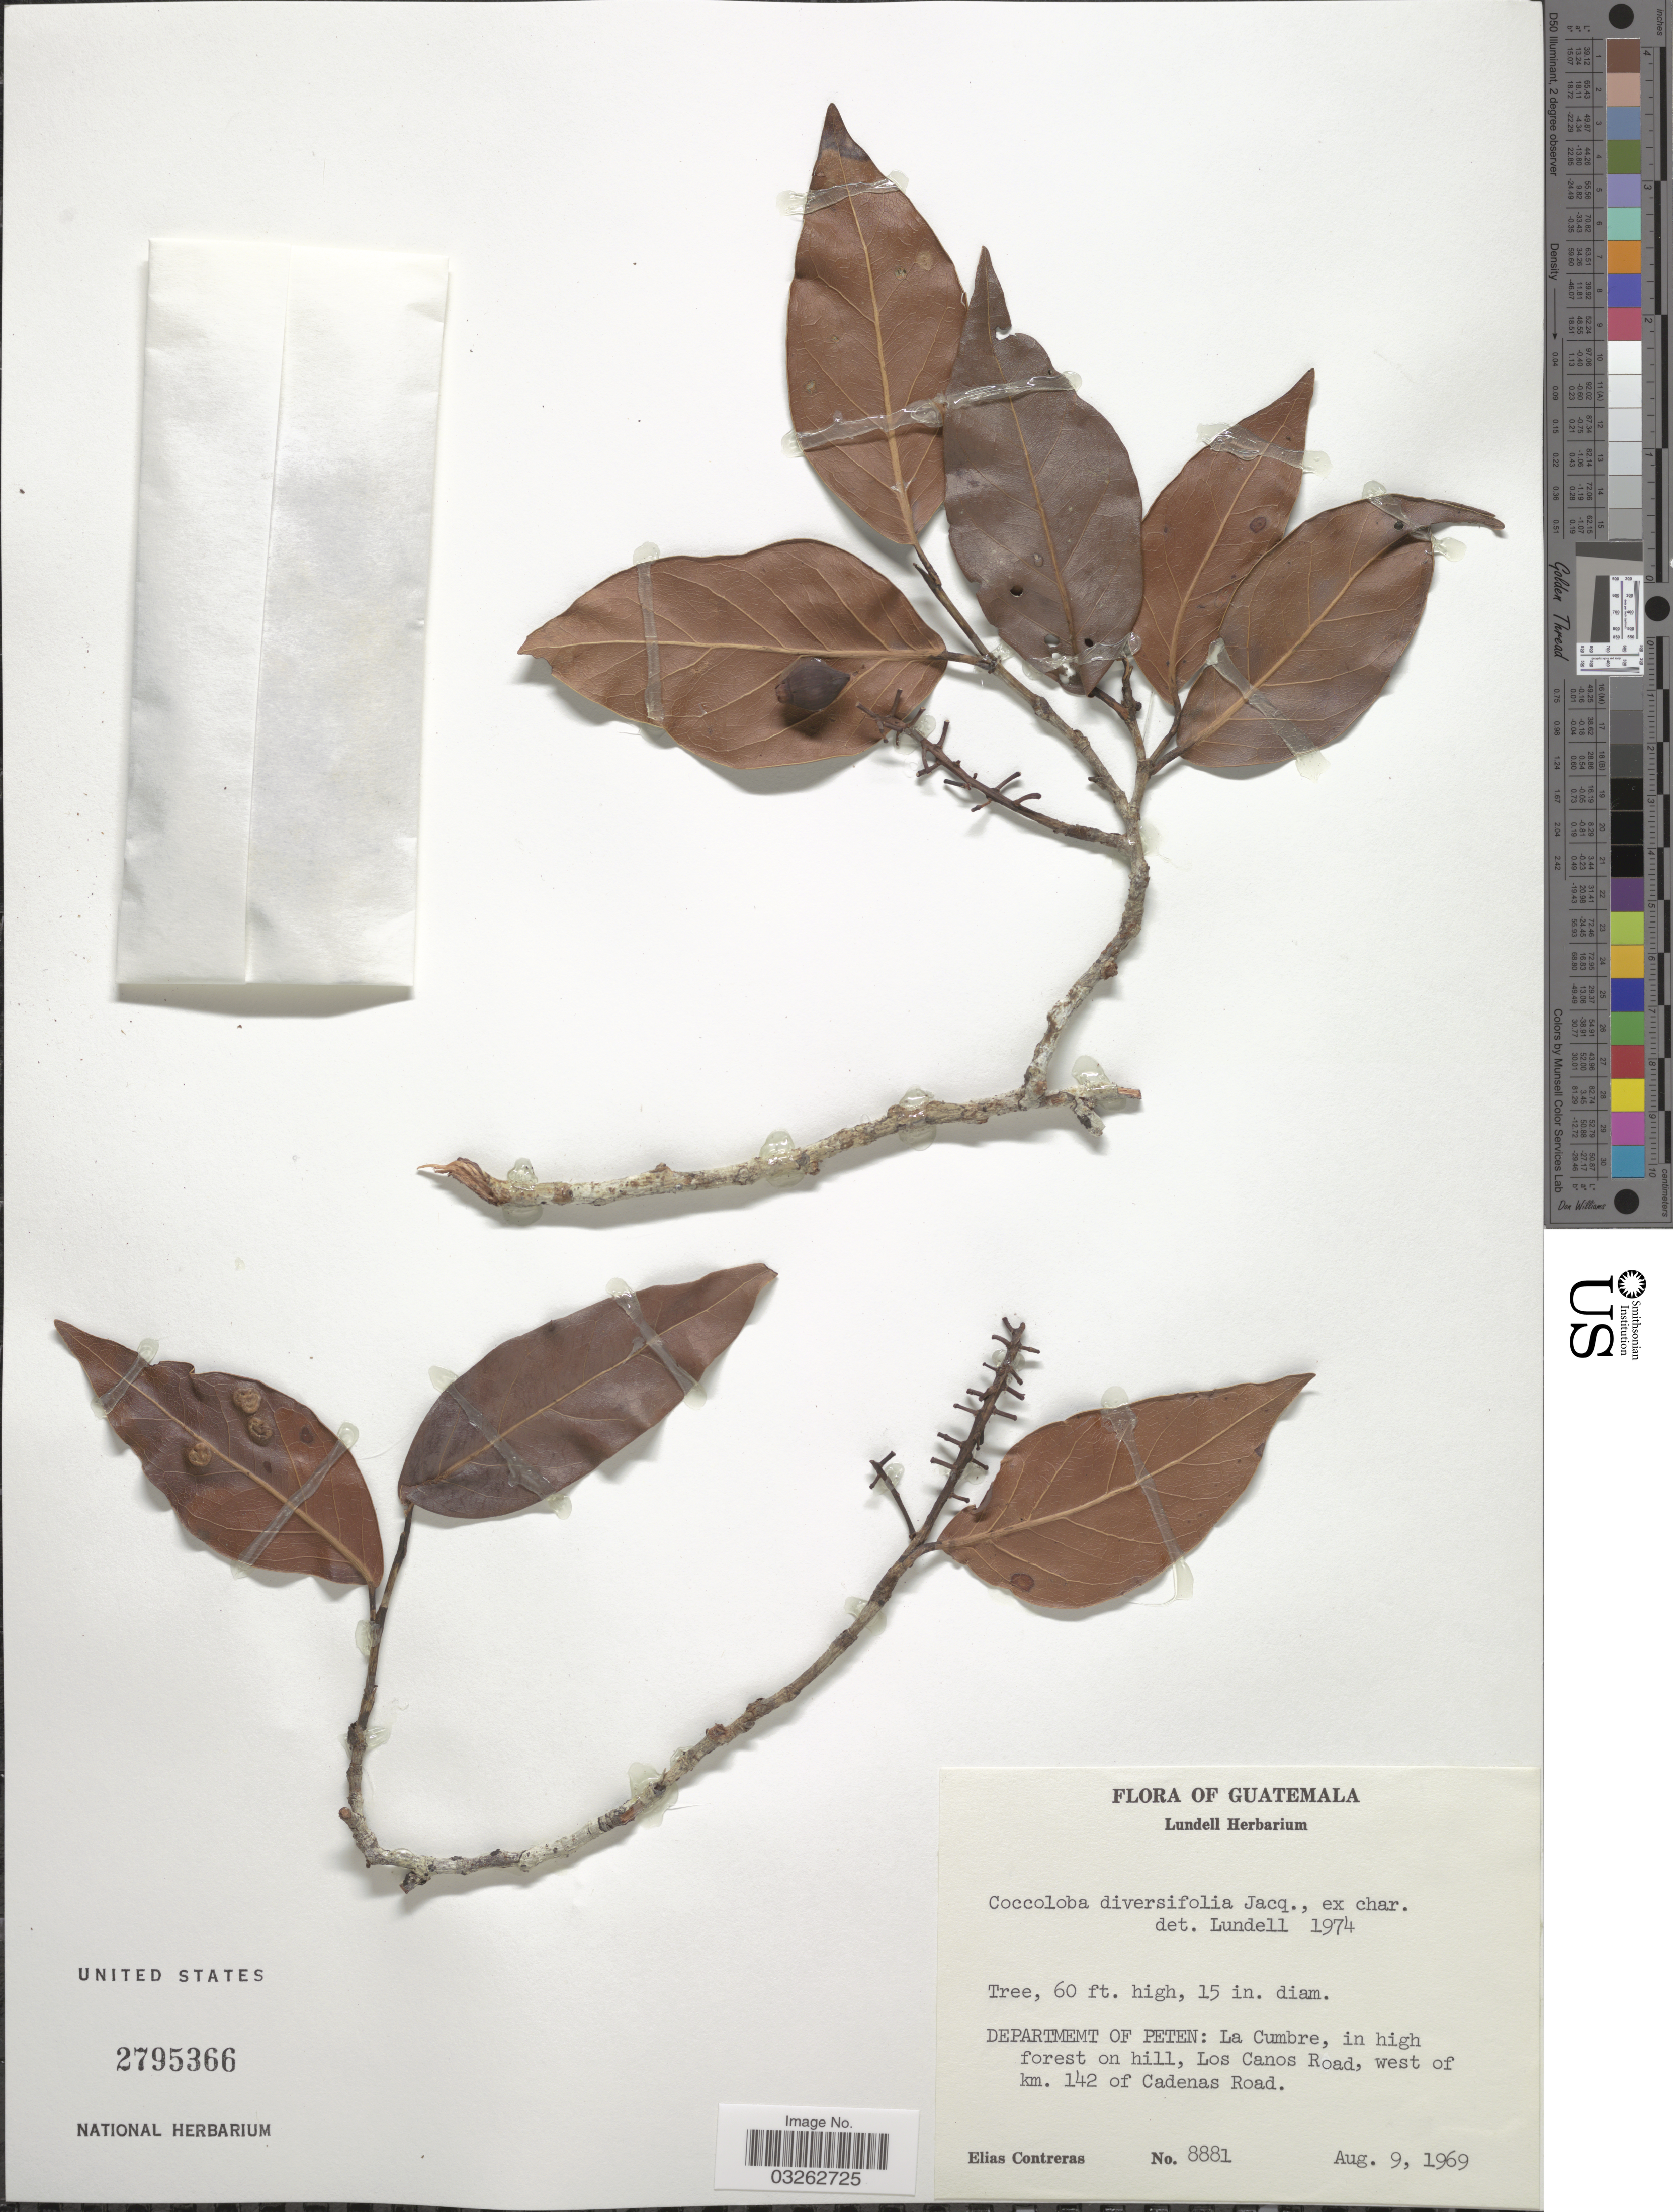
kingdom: Plantae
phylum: Tracheophyta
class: Magnoliopsida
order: Caryophyllales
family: Polygonaceae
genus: Coccoloba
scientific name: Coccoloba diversifolia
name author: Jacq.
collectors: E. Contreras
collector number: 8881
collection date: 1969-08-09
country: Guatemala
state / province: El Petén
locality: Department of Peten: La Cumbre, in high forest on hill, Los Canos Road, west of km. 142 of Cadenas Road.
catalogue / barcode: US 2795366